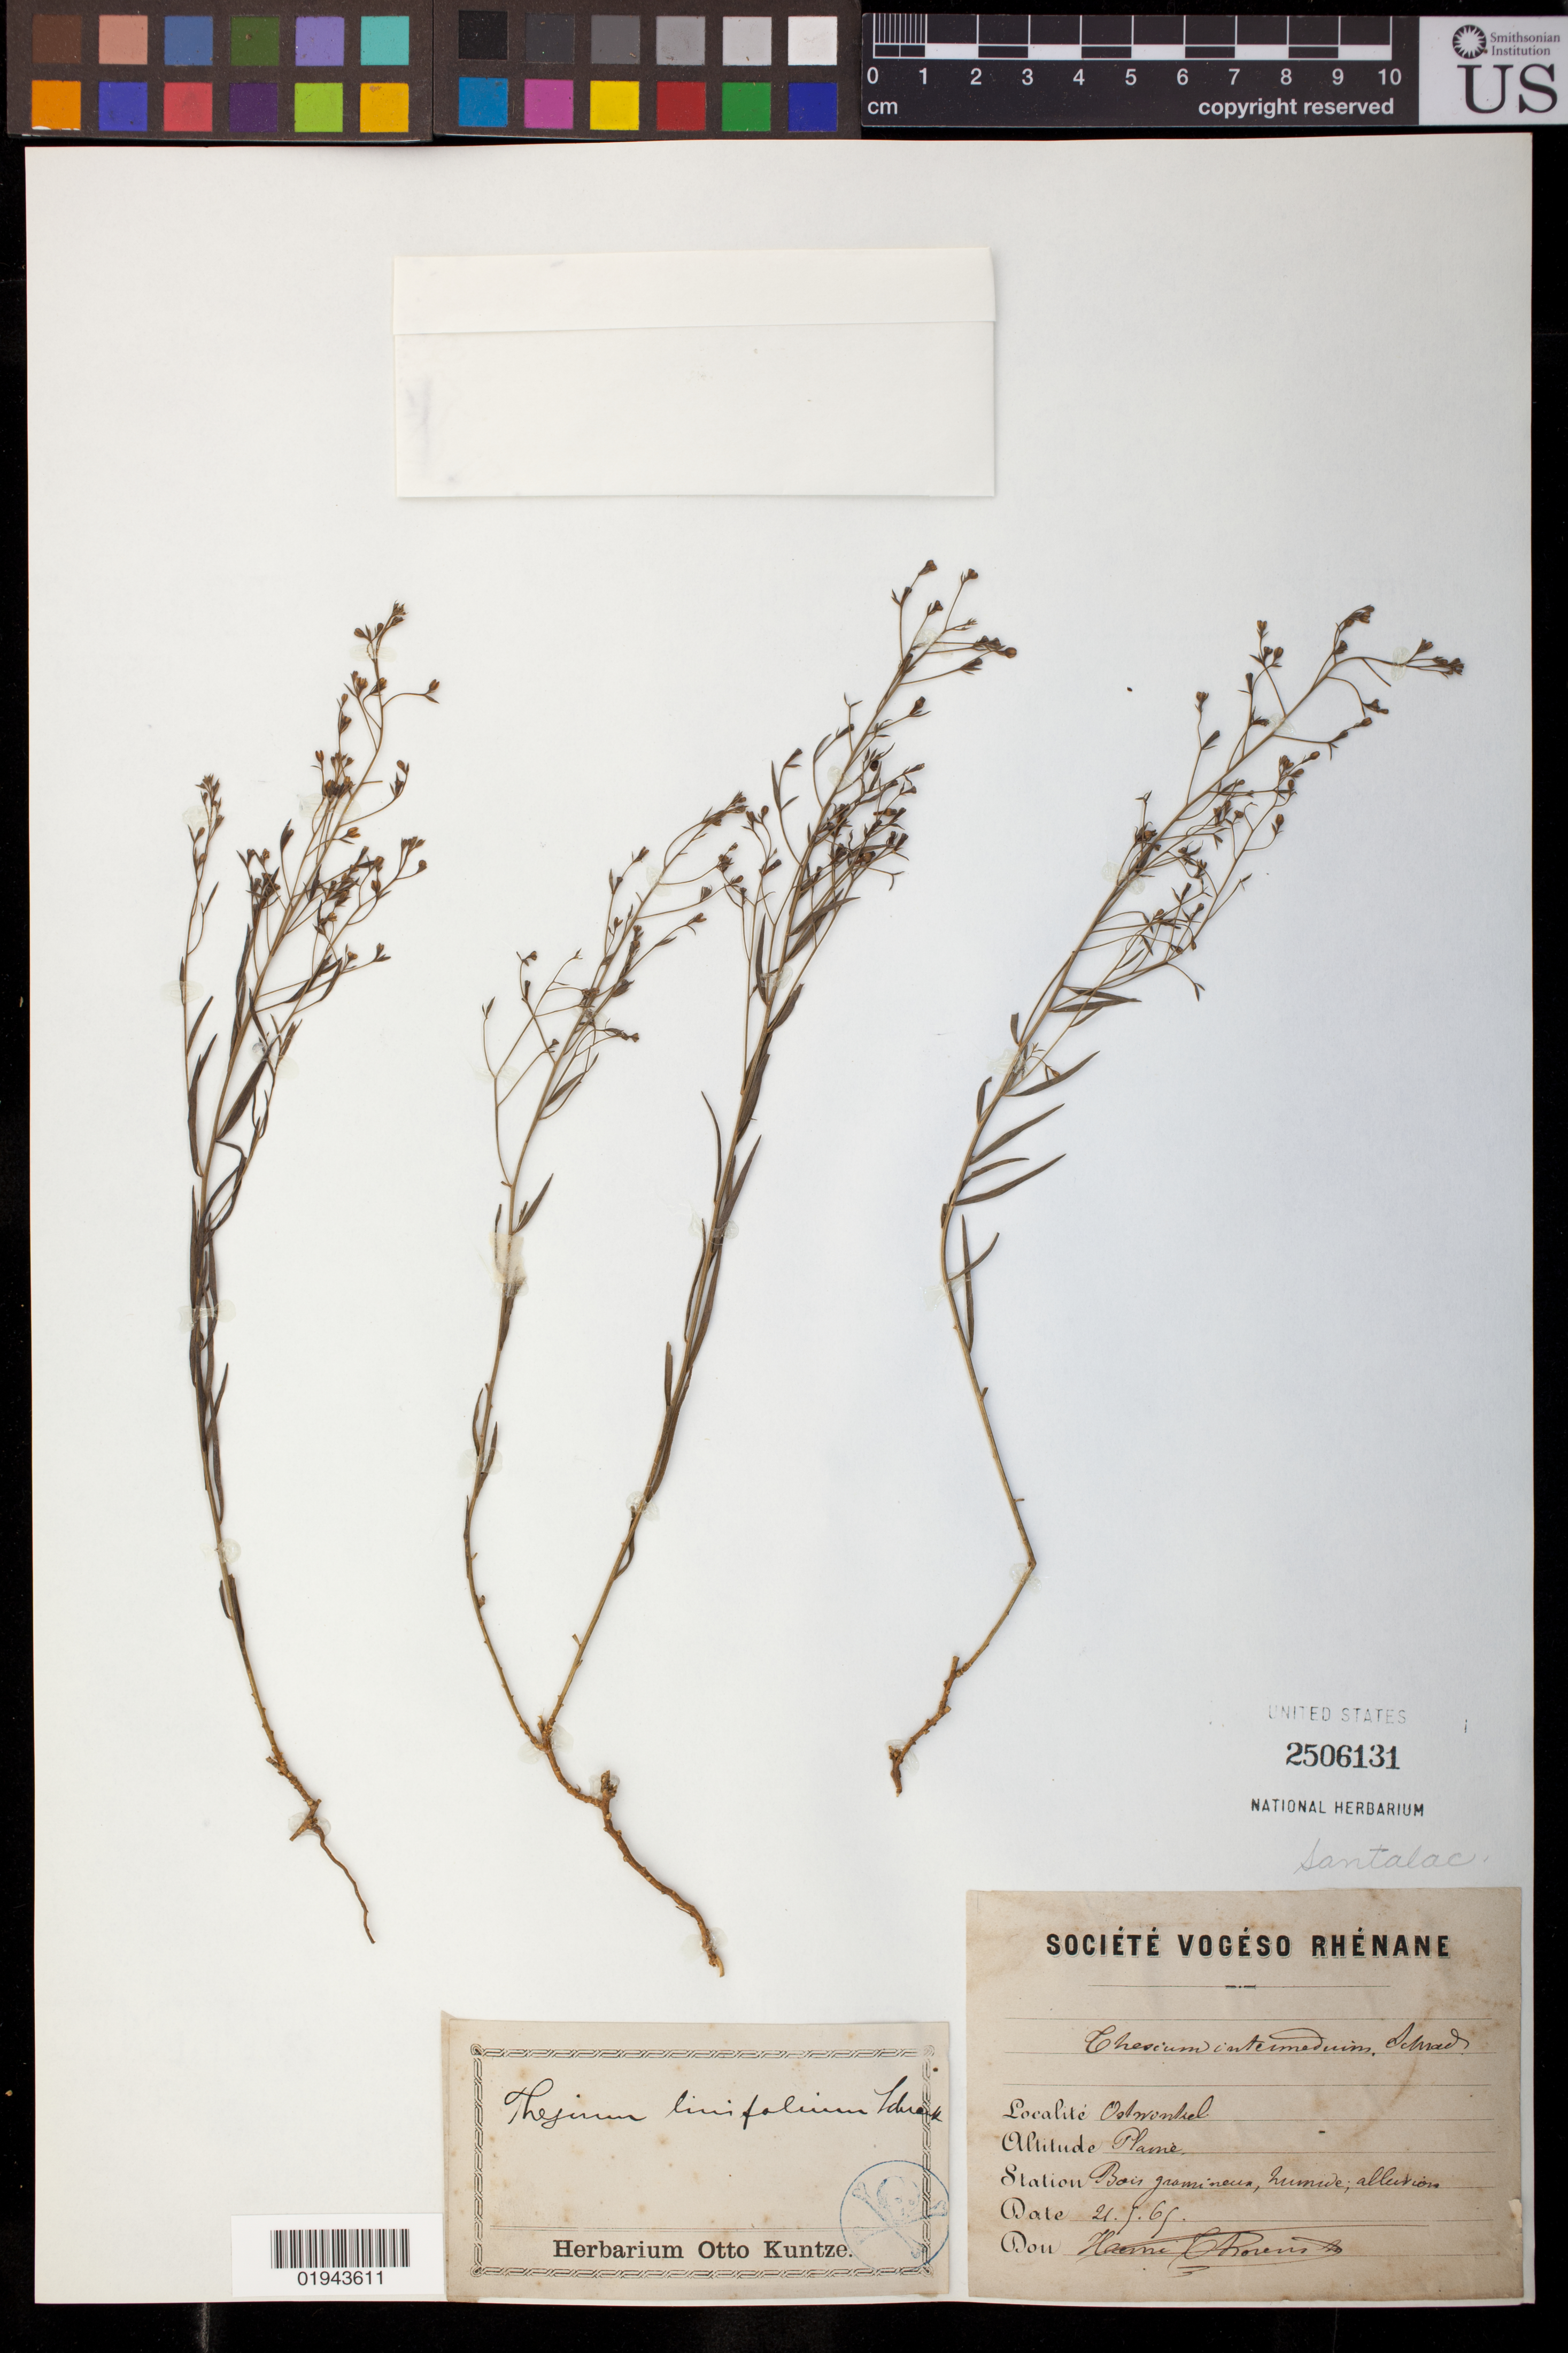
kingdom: Plantae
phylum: Tracheophyta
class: Magnoliopsida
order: Santalales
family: Thesiaceae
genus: Thesium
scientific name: Thesium linophyllum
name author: L.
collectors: E. Rosenstock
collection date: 1869-09-21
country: France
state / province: Grand Est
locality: Ostwuntzel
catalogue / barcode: US 2506131